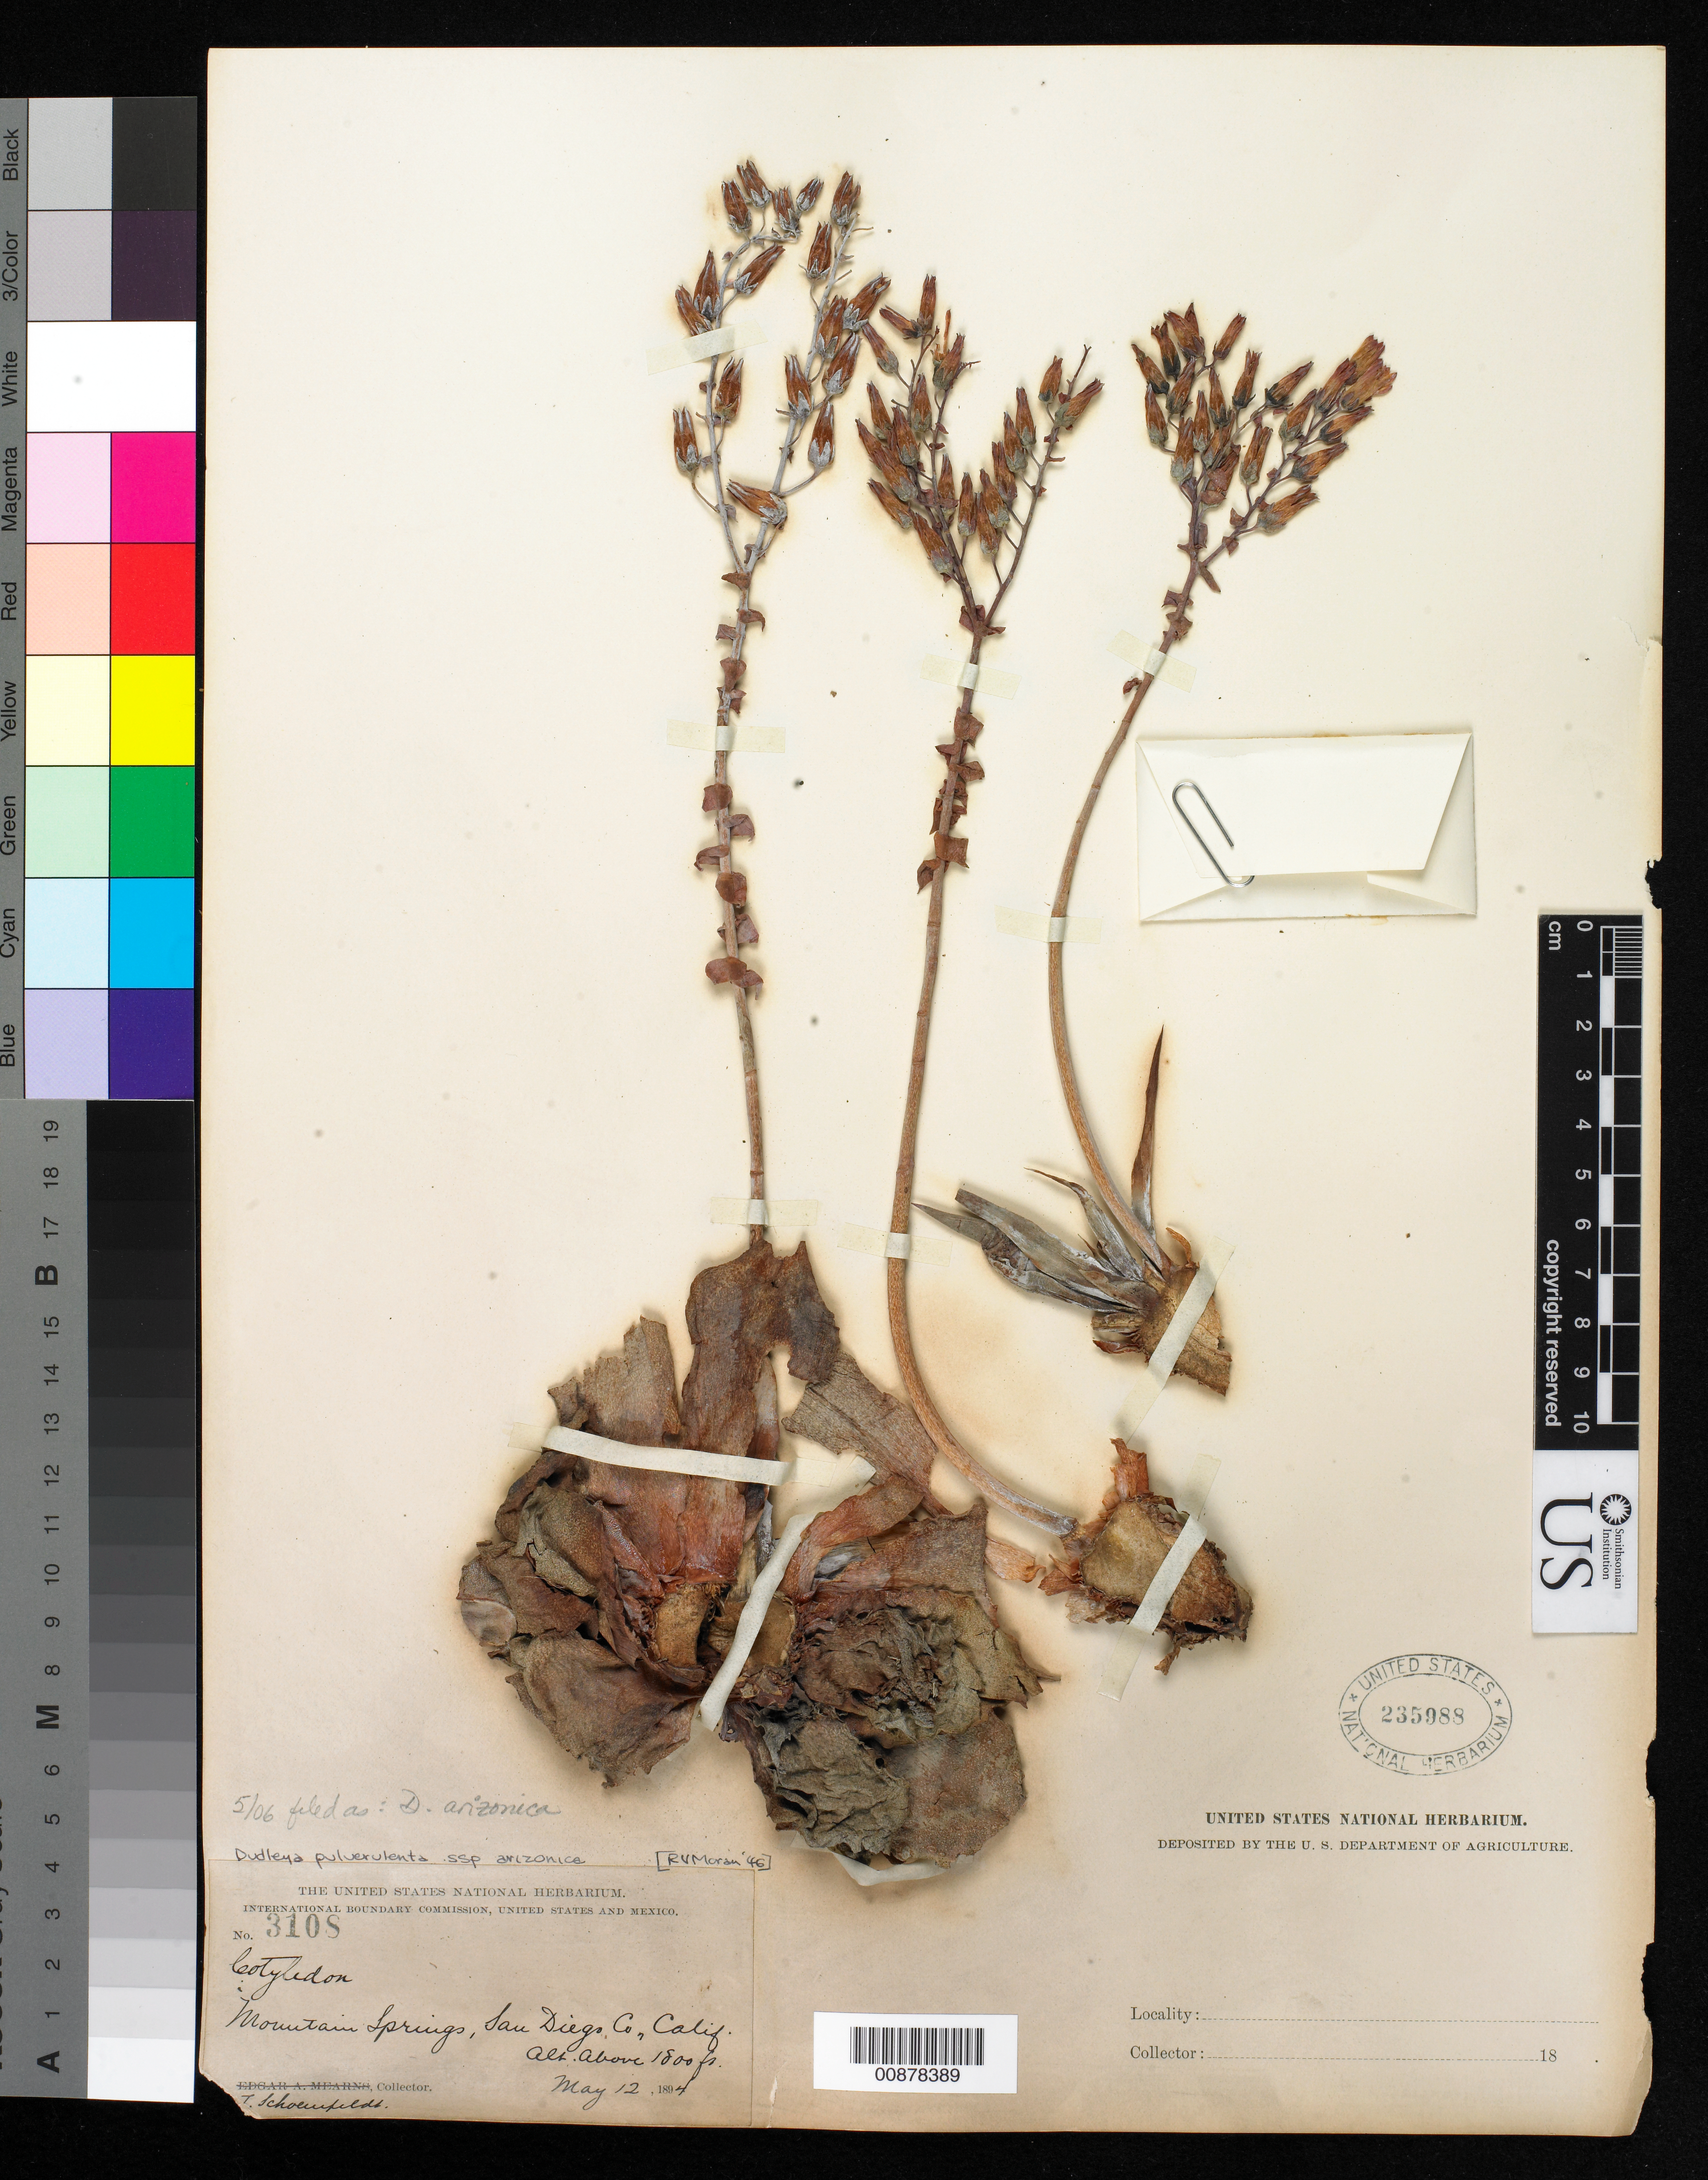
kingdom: Plantae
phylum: Tracheophyta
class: Magnoliopsida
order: Saxifragales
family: Crassulaceae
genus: Dudleya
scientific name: Dudleya arizonica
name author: Rose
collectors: L. Schoenfeldt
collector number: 3108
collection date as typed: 12 May 1894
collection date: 1894-05-12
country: United States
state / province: California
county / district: San Diego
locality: Mountain Spring, San Diego County, California.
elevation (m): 549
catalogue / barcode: US 235988